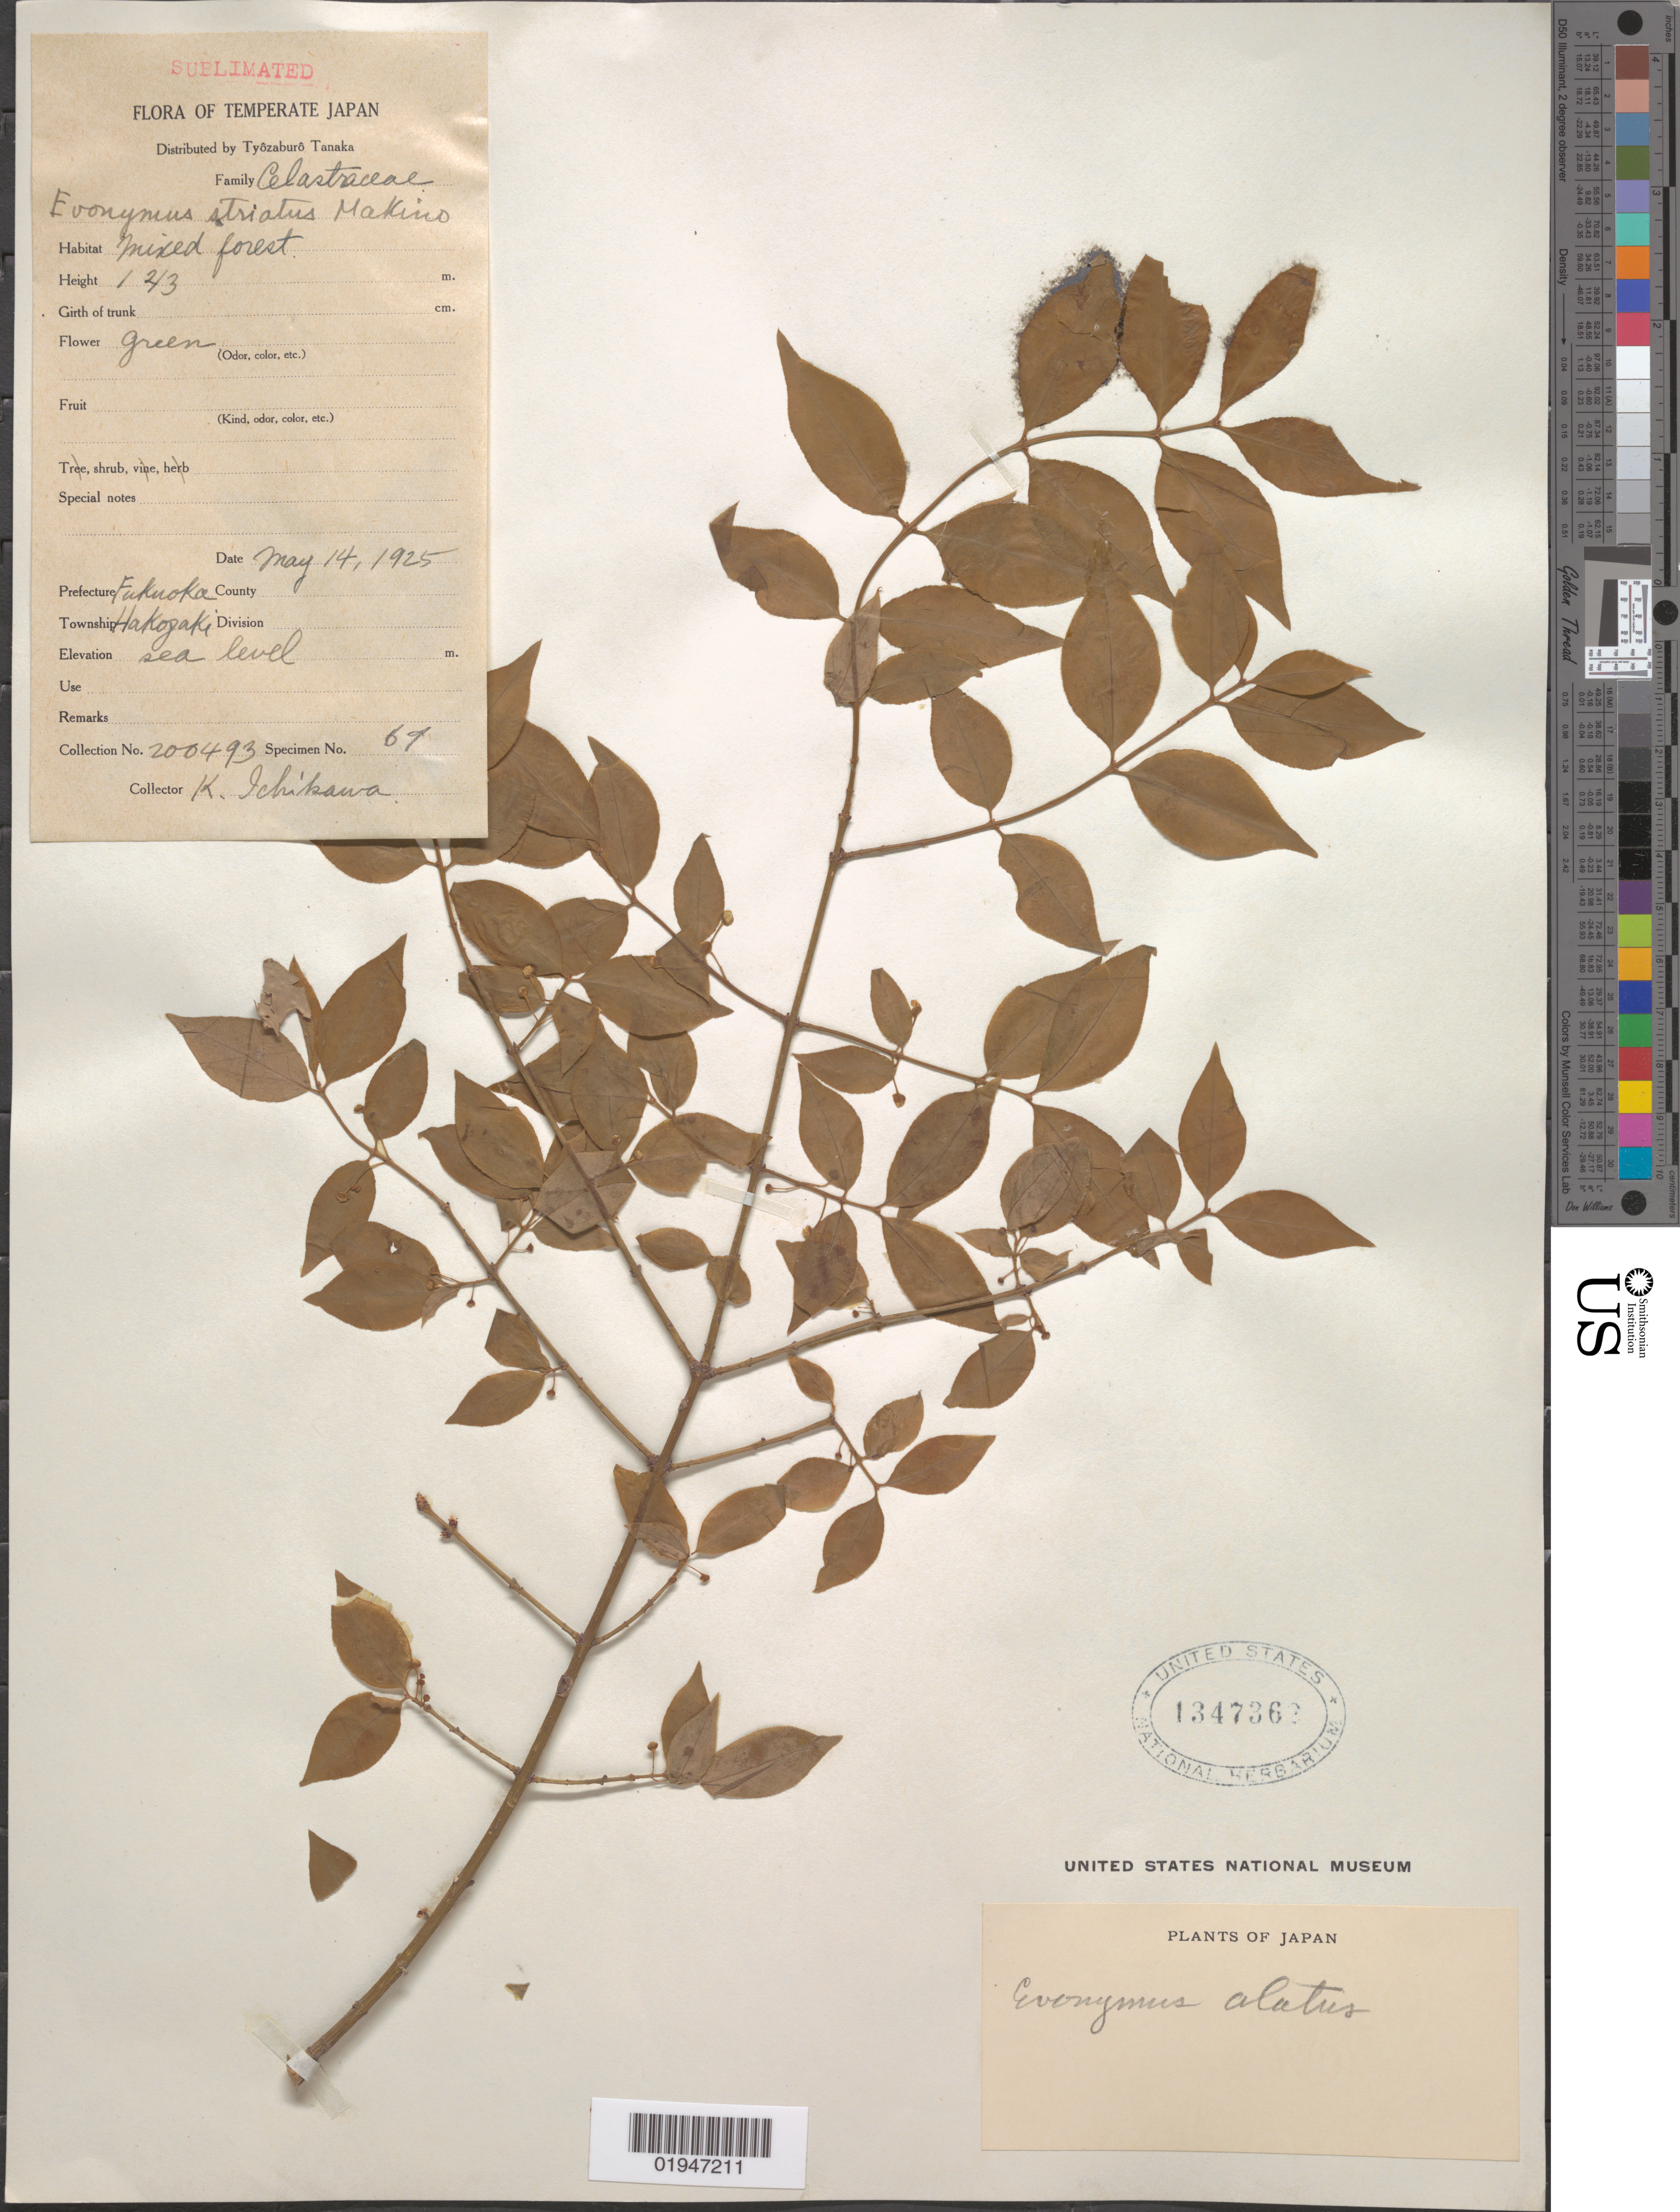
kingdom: Plantae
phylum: Tracheophyta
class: Magnoliopsida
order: Celastrales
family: Celastraceae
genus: Euonymus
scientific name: Euonymus alatus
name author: (Thunb.) Siebold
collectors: K. Ichikawa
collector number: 67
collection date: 1925-05-14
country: Japan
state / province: Hukuoka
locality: Hakozaki township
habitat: Mixed forest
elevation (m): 0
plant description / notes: US sheet number faded -- last number looks like a 2 ?; From label: "Collection No. 200493. Specimen No. 67"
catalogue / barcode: US 1347362